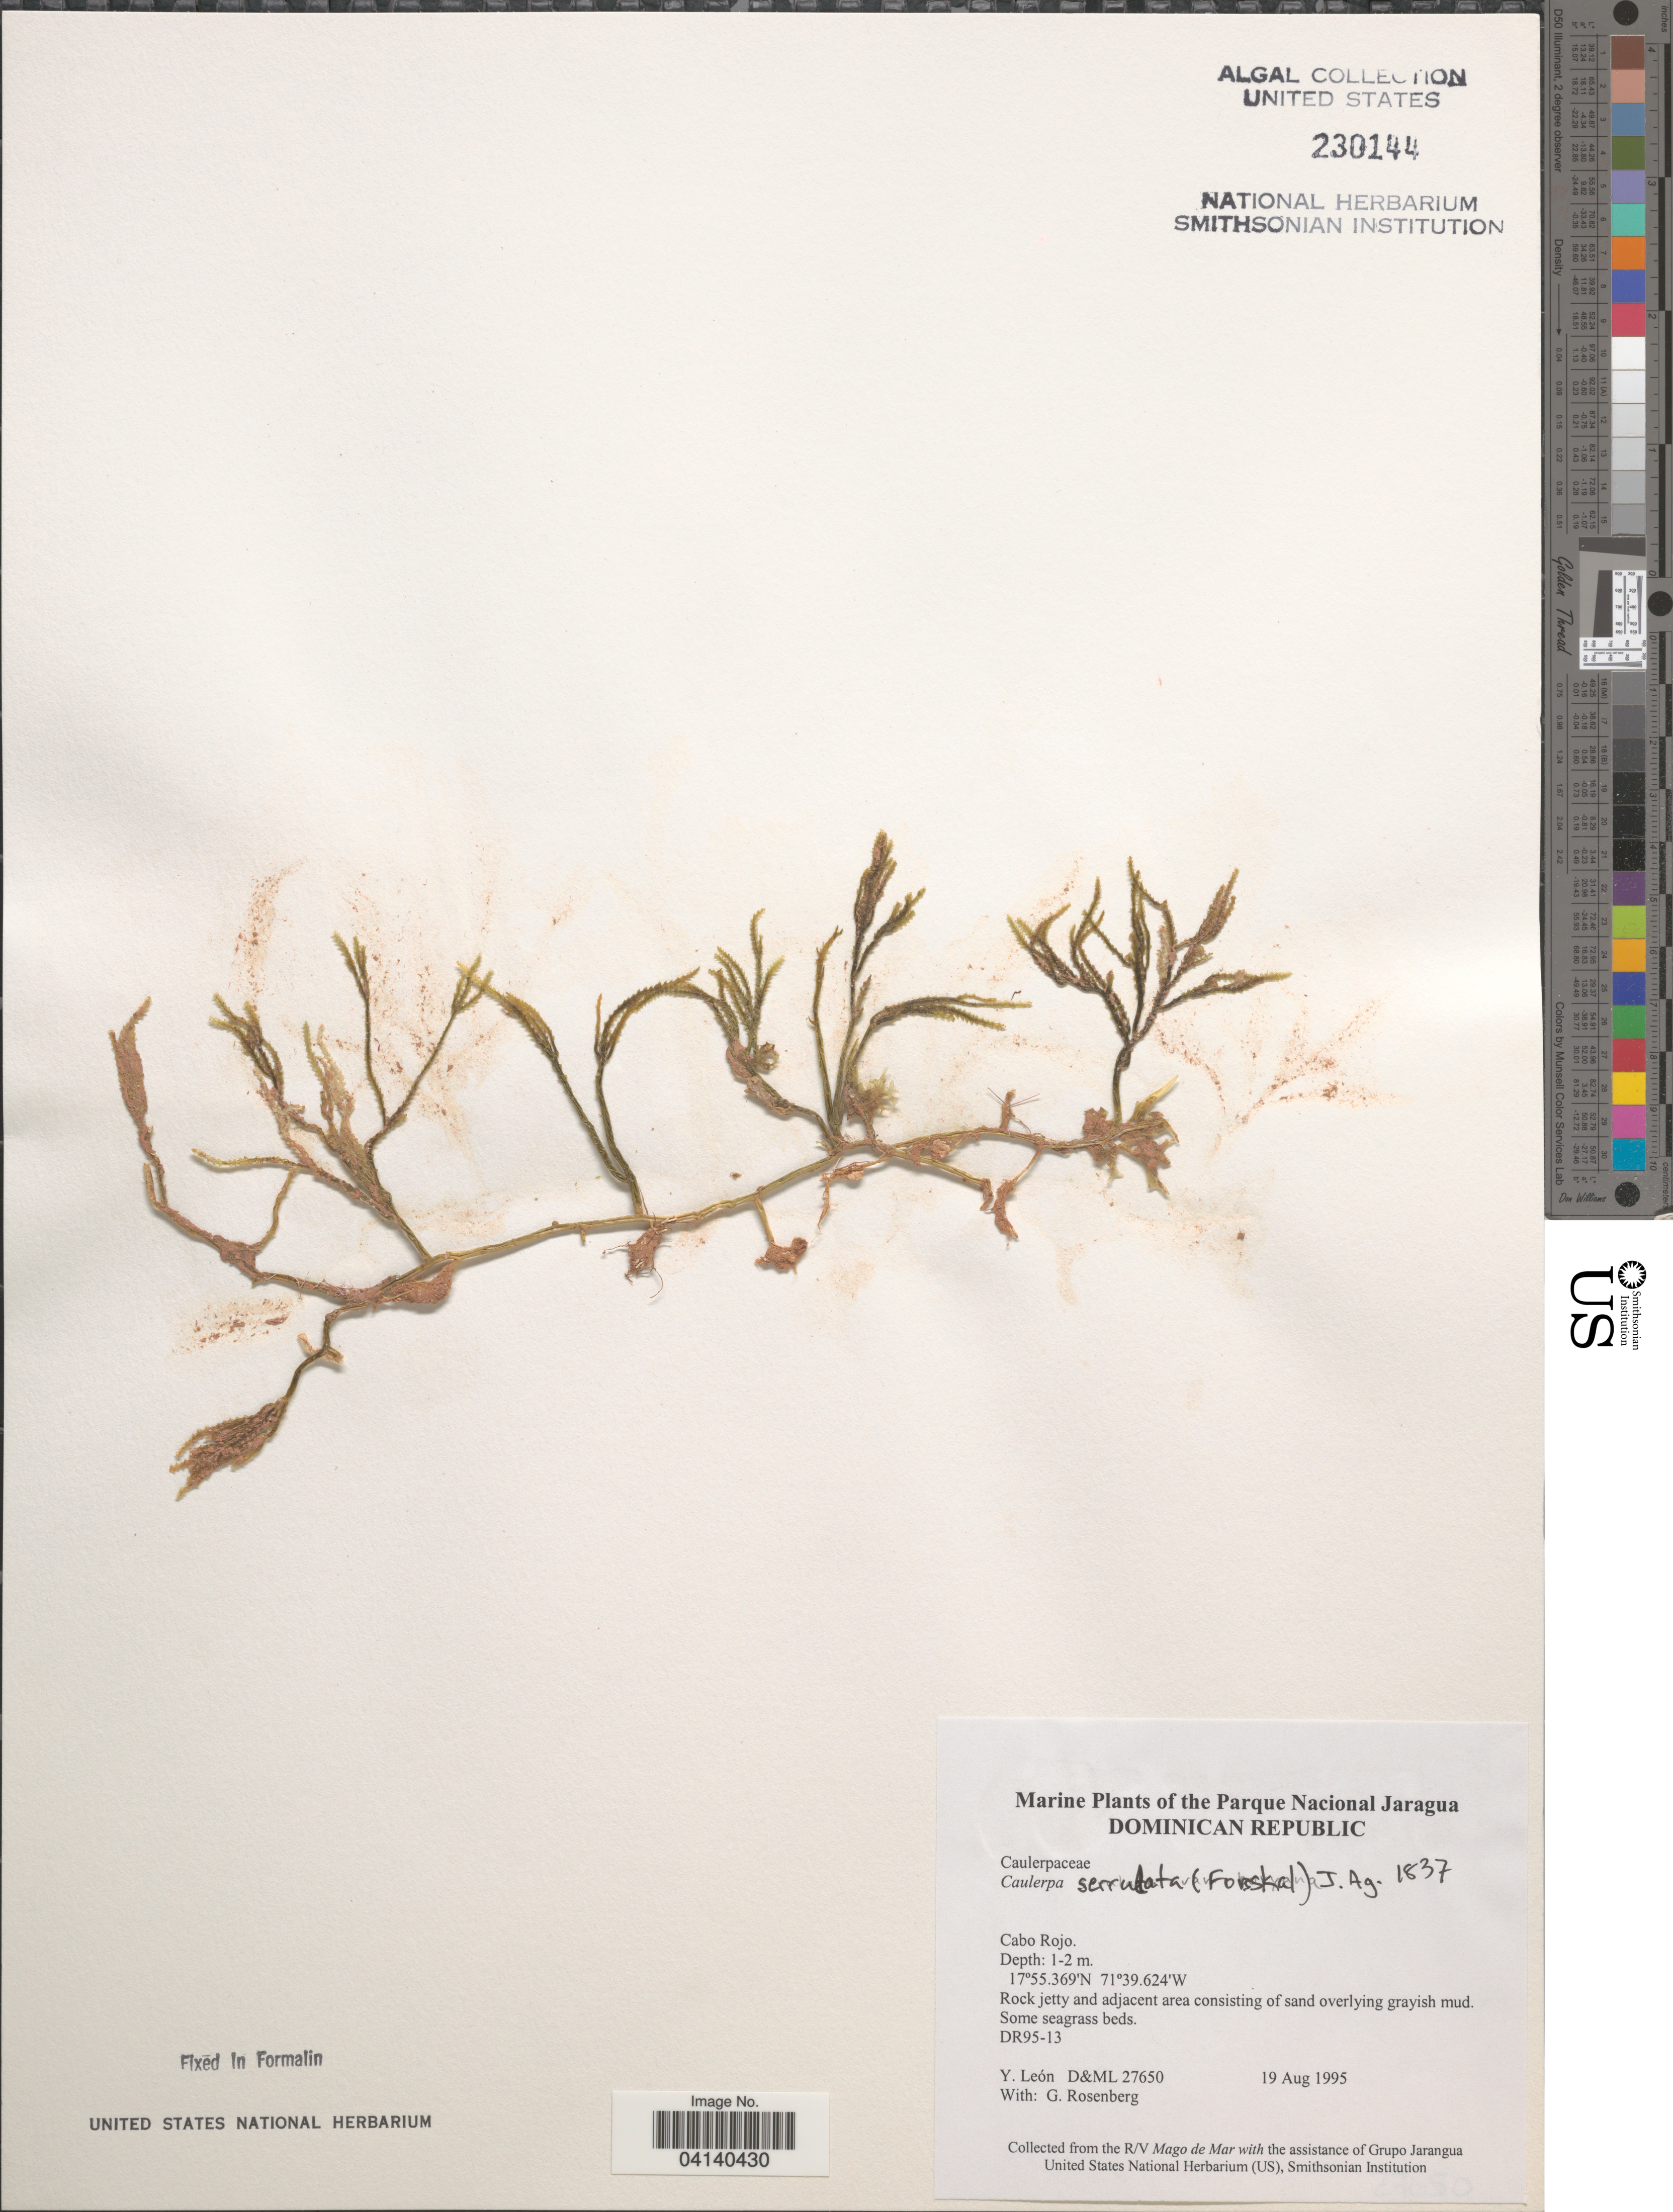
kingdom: Plantae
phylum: Chlorophyta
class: Ulvophyceae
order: Bryopsidales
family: Caulerpaceae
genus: Caulerpa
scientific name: Caulerpa serrulata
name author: (Forssk.) J. Agardh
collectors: Y. León & G. Rosenberg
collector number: D&ML27650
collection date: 1995-08-19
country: Dominican Republic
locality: The Parque Nacional Jaragua. Cabo Rojo.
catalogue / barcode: US 230144